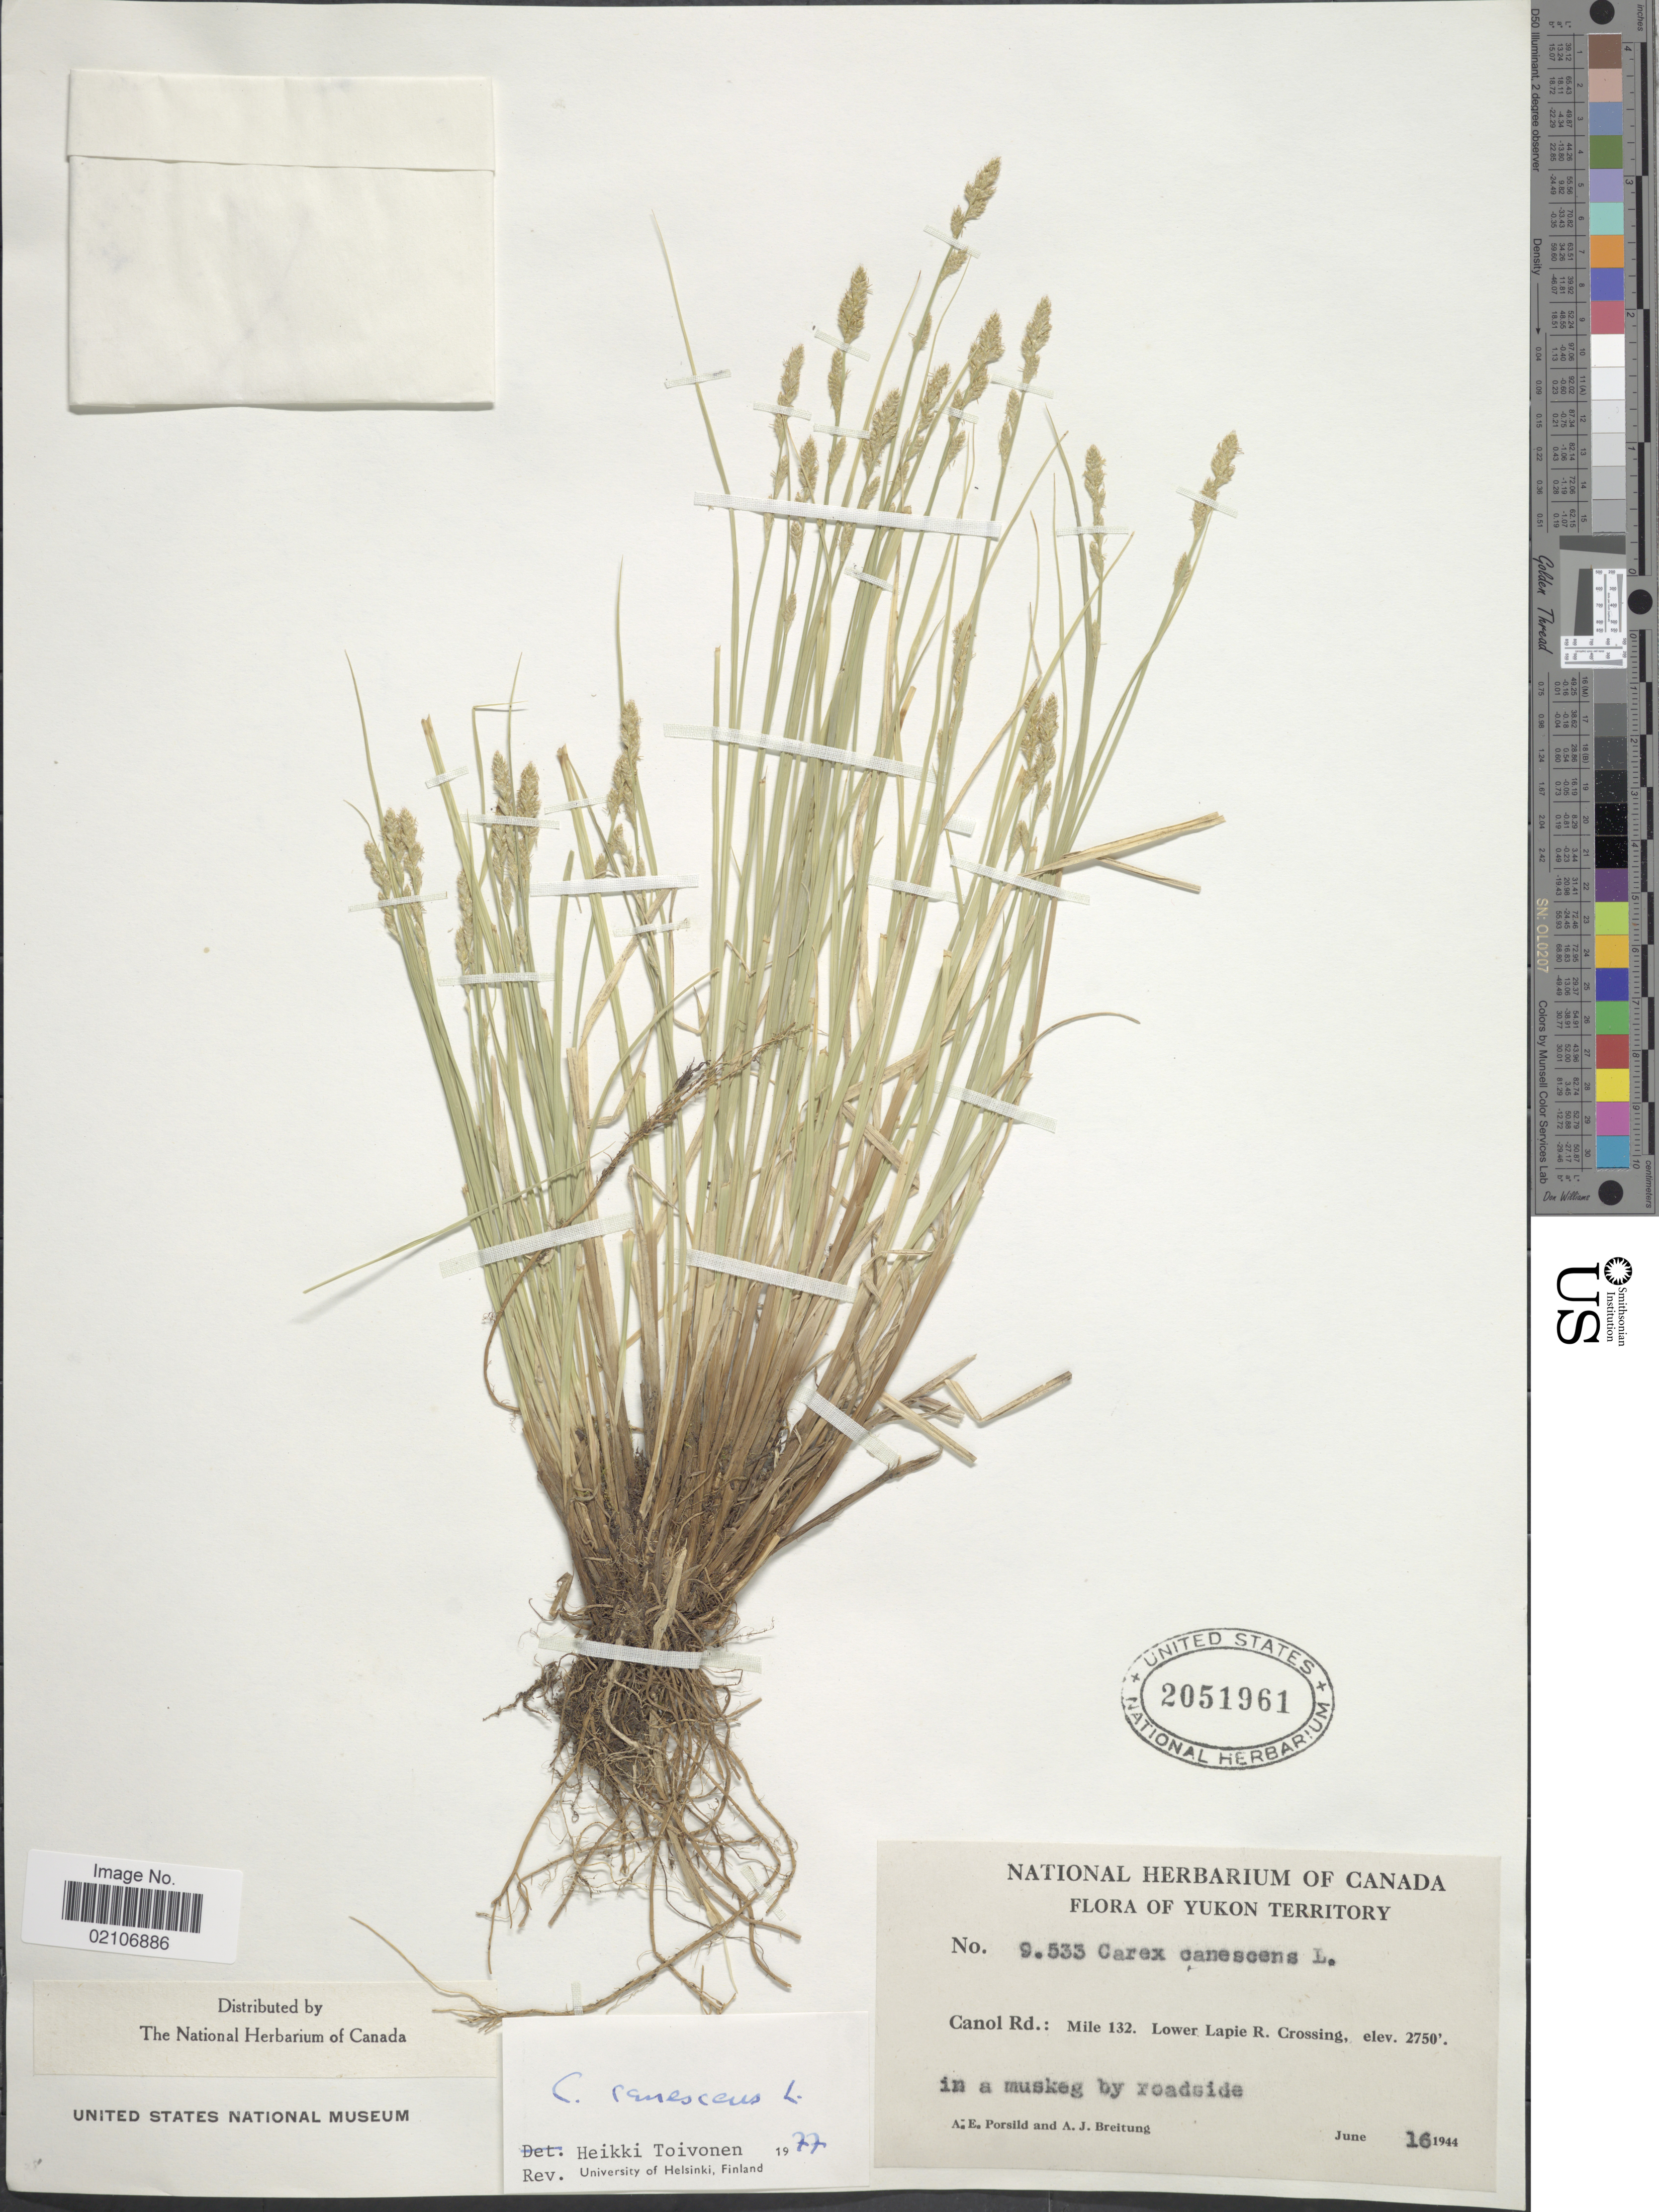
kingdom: Plantae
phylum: Tracheophyta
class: Liliopsida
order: Poales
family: Cyperaceae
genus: Carex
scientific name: Carex canescens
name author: L.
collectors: A. E. Porsild & A. Breitung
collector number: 9533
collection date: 1944-06-16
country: Canada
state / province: Yukon Territory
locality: Yukon Territory, Canol Rd.: Mile 132 Lower Lapie R. Crossing, in a muskeg by roadside.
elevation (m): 838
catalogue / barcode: US 2051961